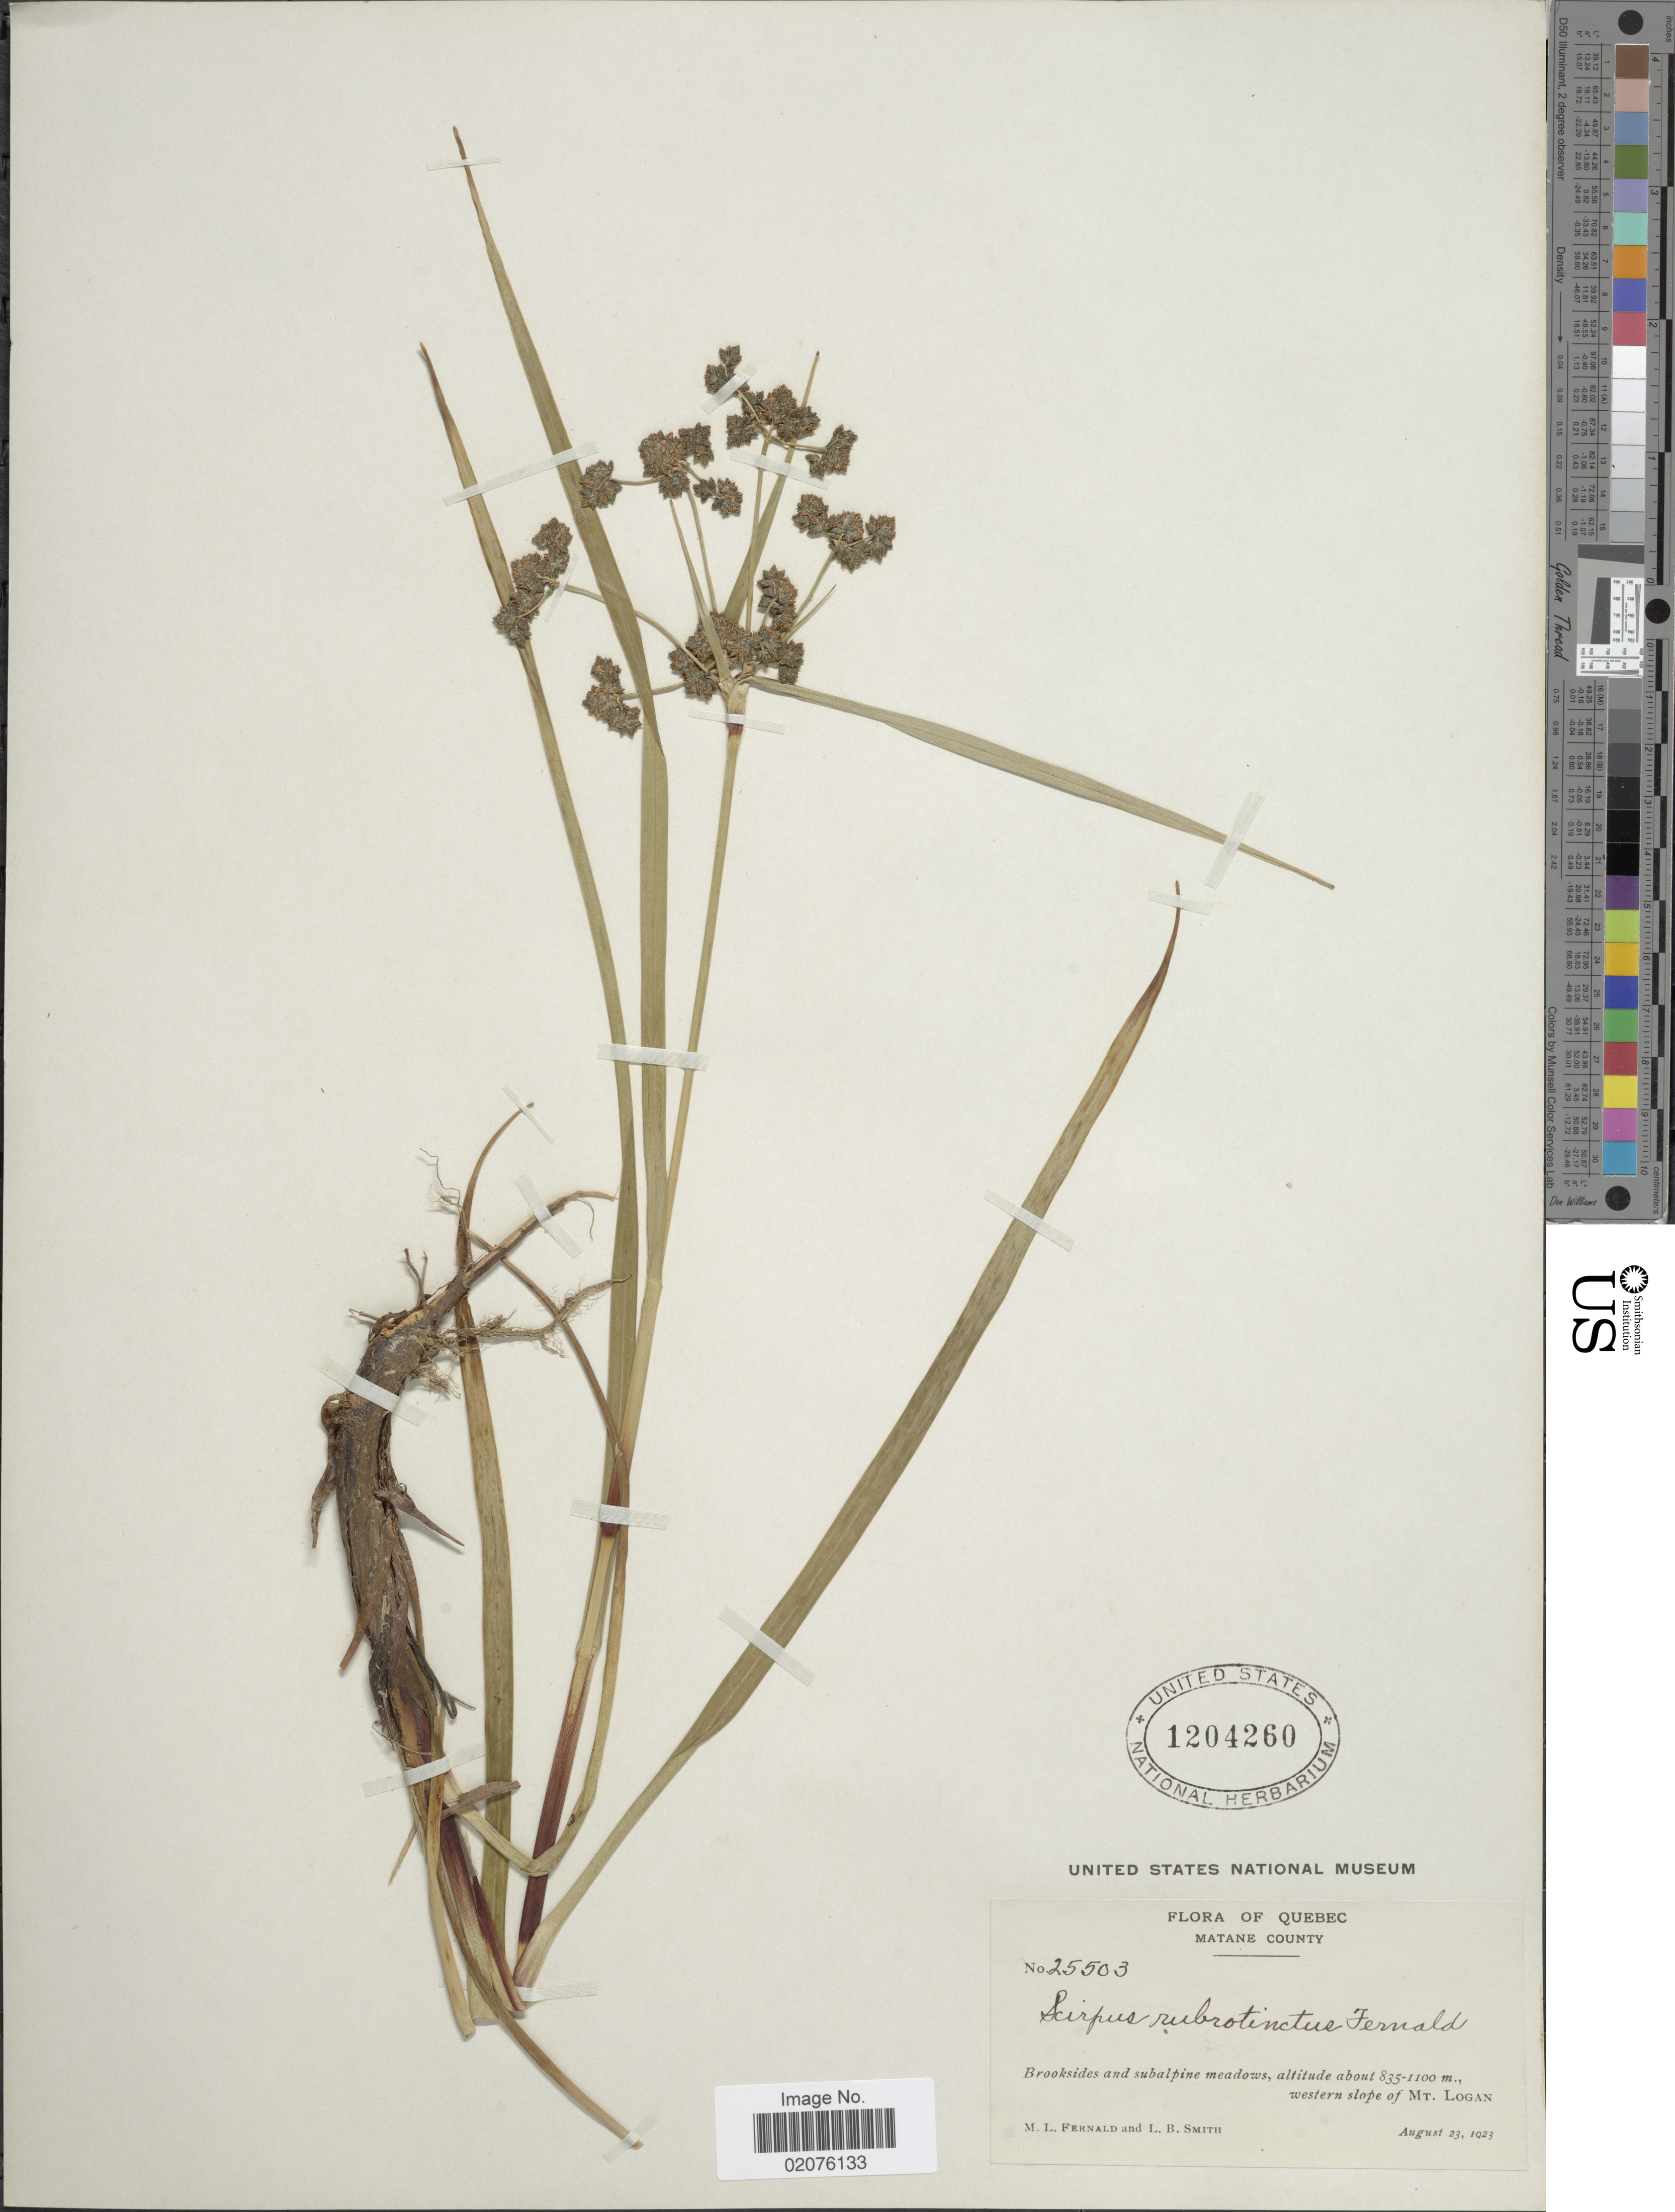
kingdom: Plantae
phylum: Tracheophyta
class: Liliopsida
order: Poales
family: Cyperaceae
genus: Scirpus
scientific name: Scirpus microcarpus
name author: J. Presl & C. Presl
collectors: M. L. Fernald & L. Smith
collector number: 25503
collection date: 1923-08-23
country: Canada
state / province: Quebec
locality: Matane County, Western slope of Mt. Logan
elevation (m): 835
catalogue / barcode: US 1204260